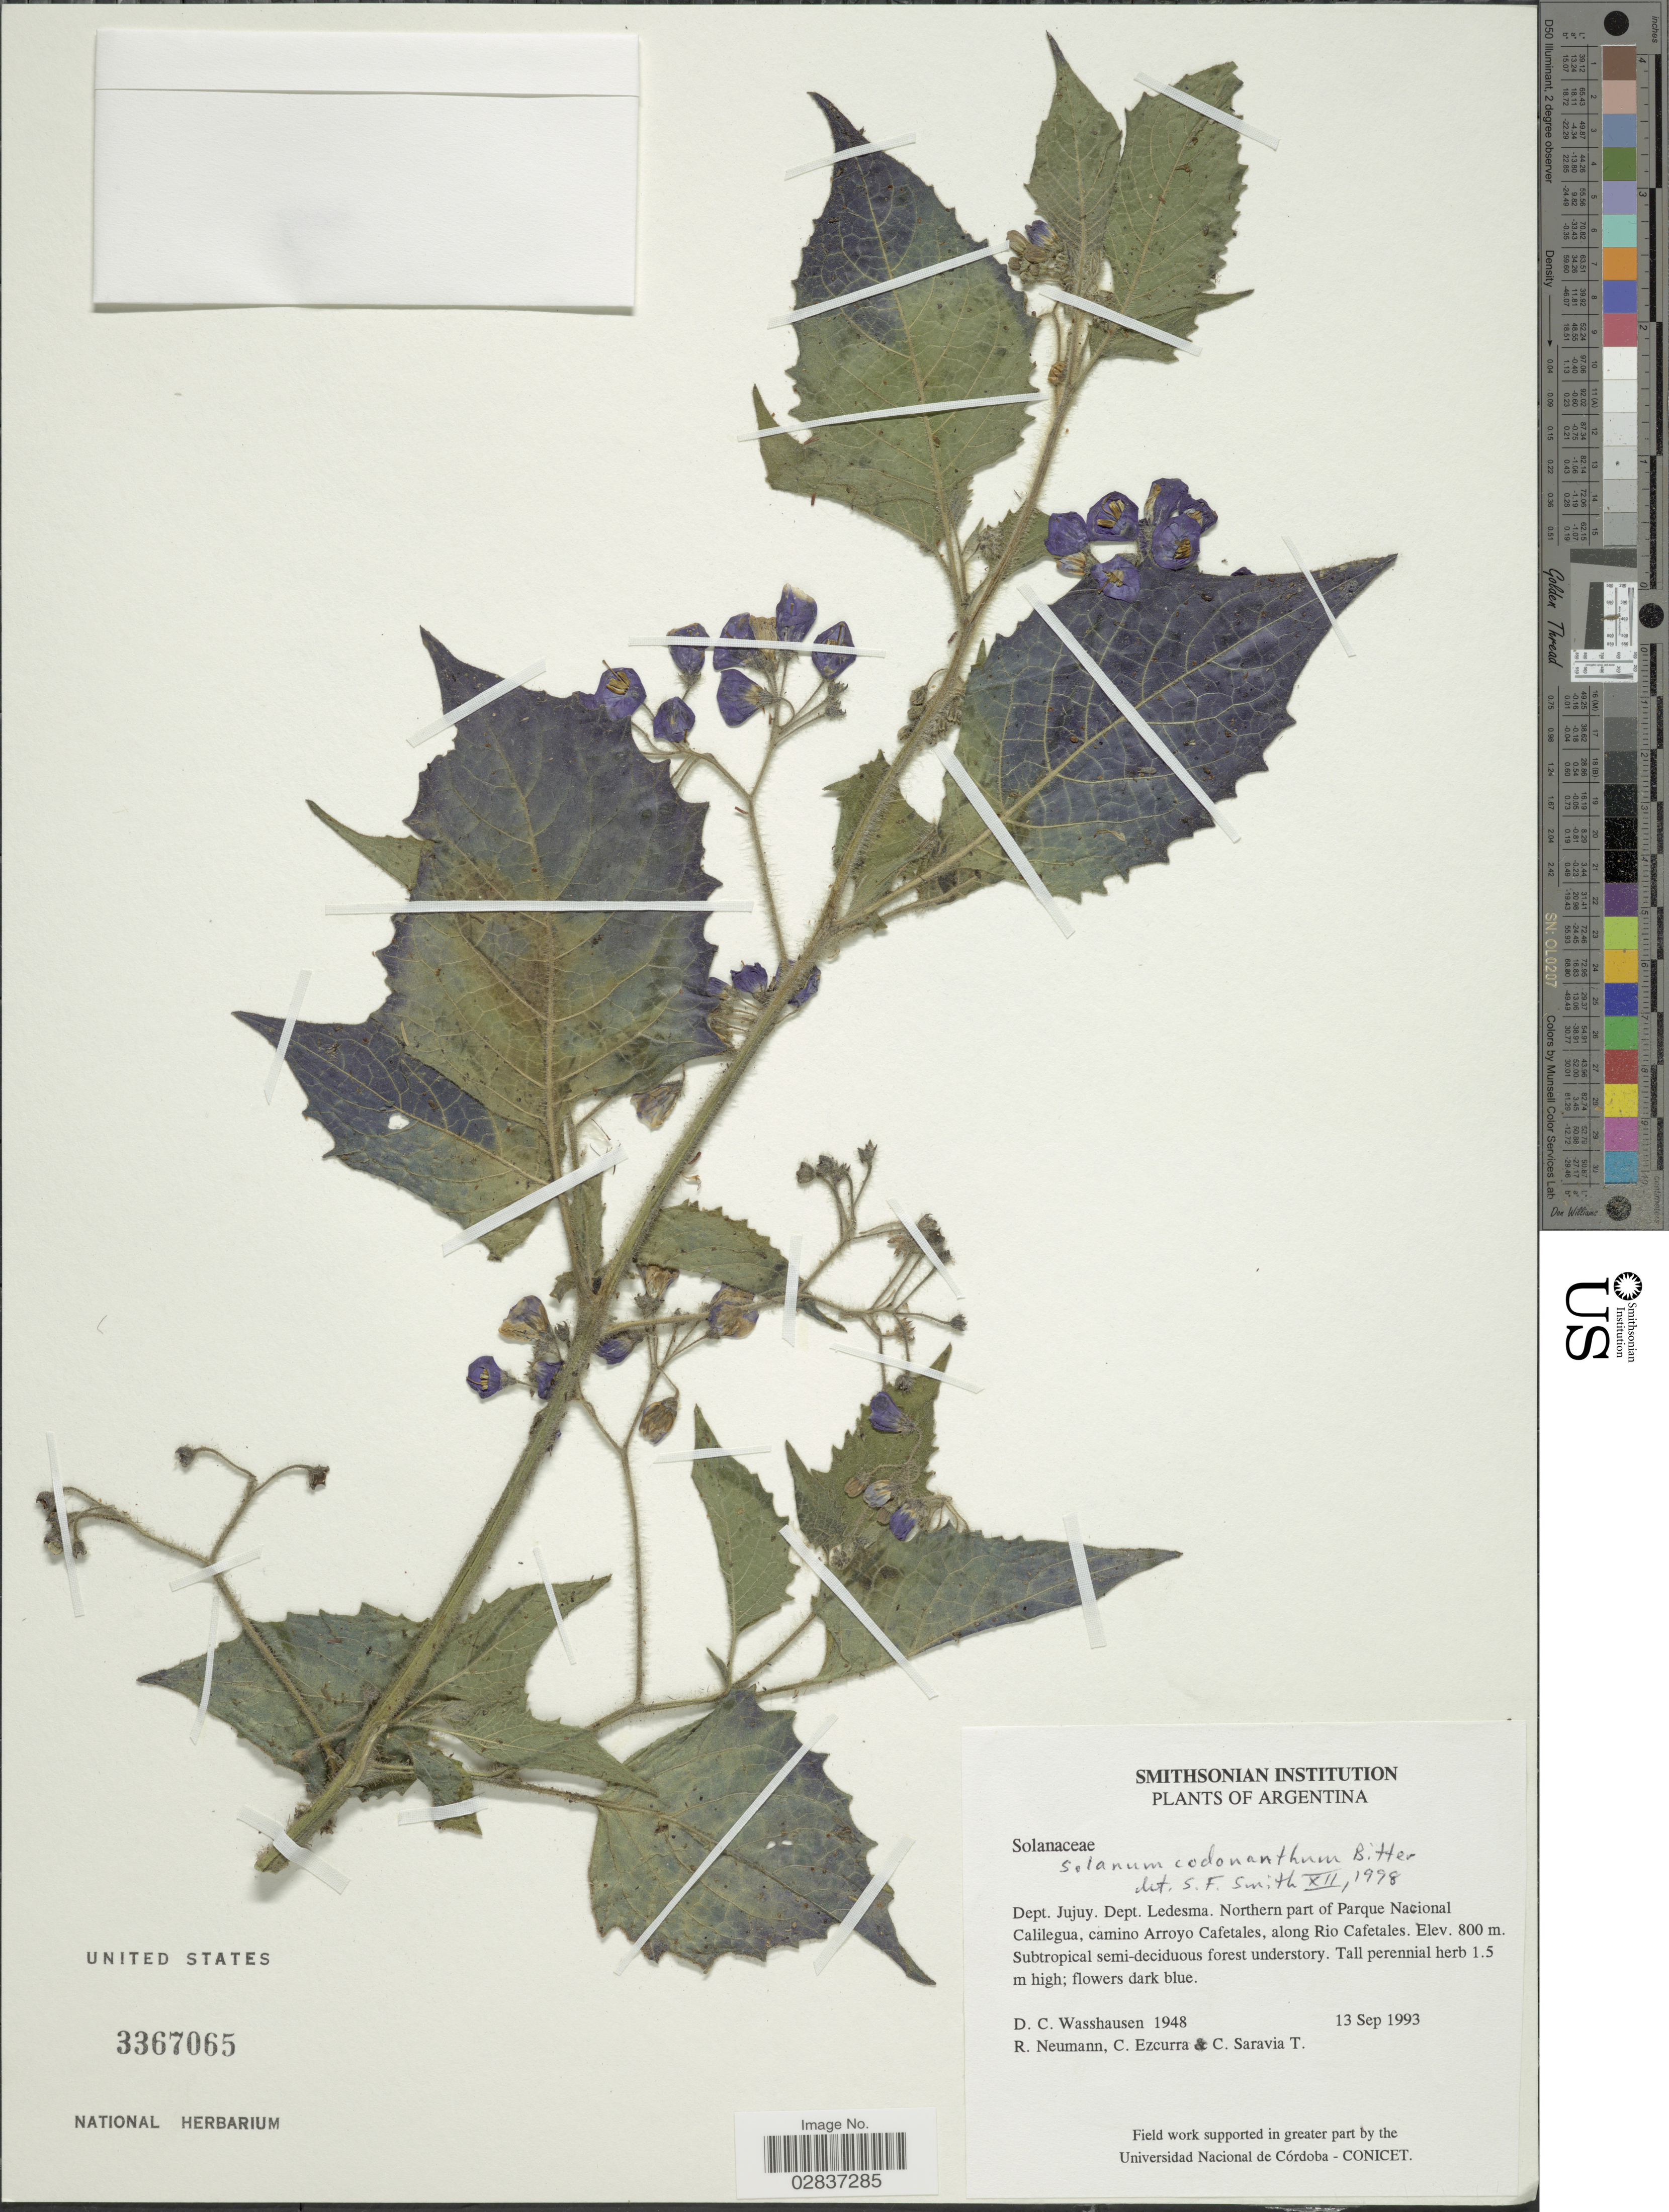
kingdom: Plantae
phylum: Tracheophyta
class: Magnoliopsida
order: Solanales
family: Solanaceae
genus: Solanum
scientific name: Solanum codonanthum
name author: Bitter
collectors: D. C. Wasshausen, R. Neumann, C. Ezcurra & C. Saravia T.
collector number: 1948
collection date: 1993-09-13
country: Argentina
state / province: Jujuy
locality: Dept. Jujuy. Dept. Ledesma. Northern part of Parque Nacional Calilegua, camino Arroyo Cafetales, along Rio Cafetales.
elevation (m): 800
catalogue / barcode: US 3367065